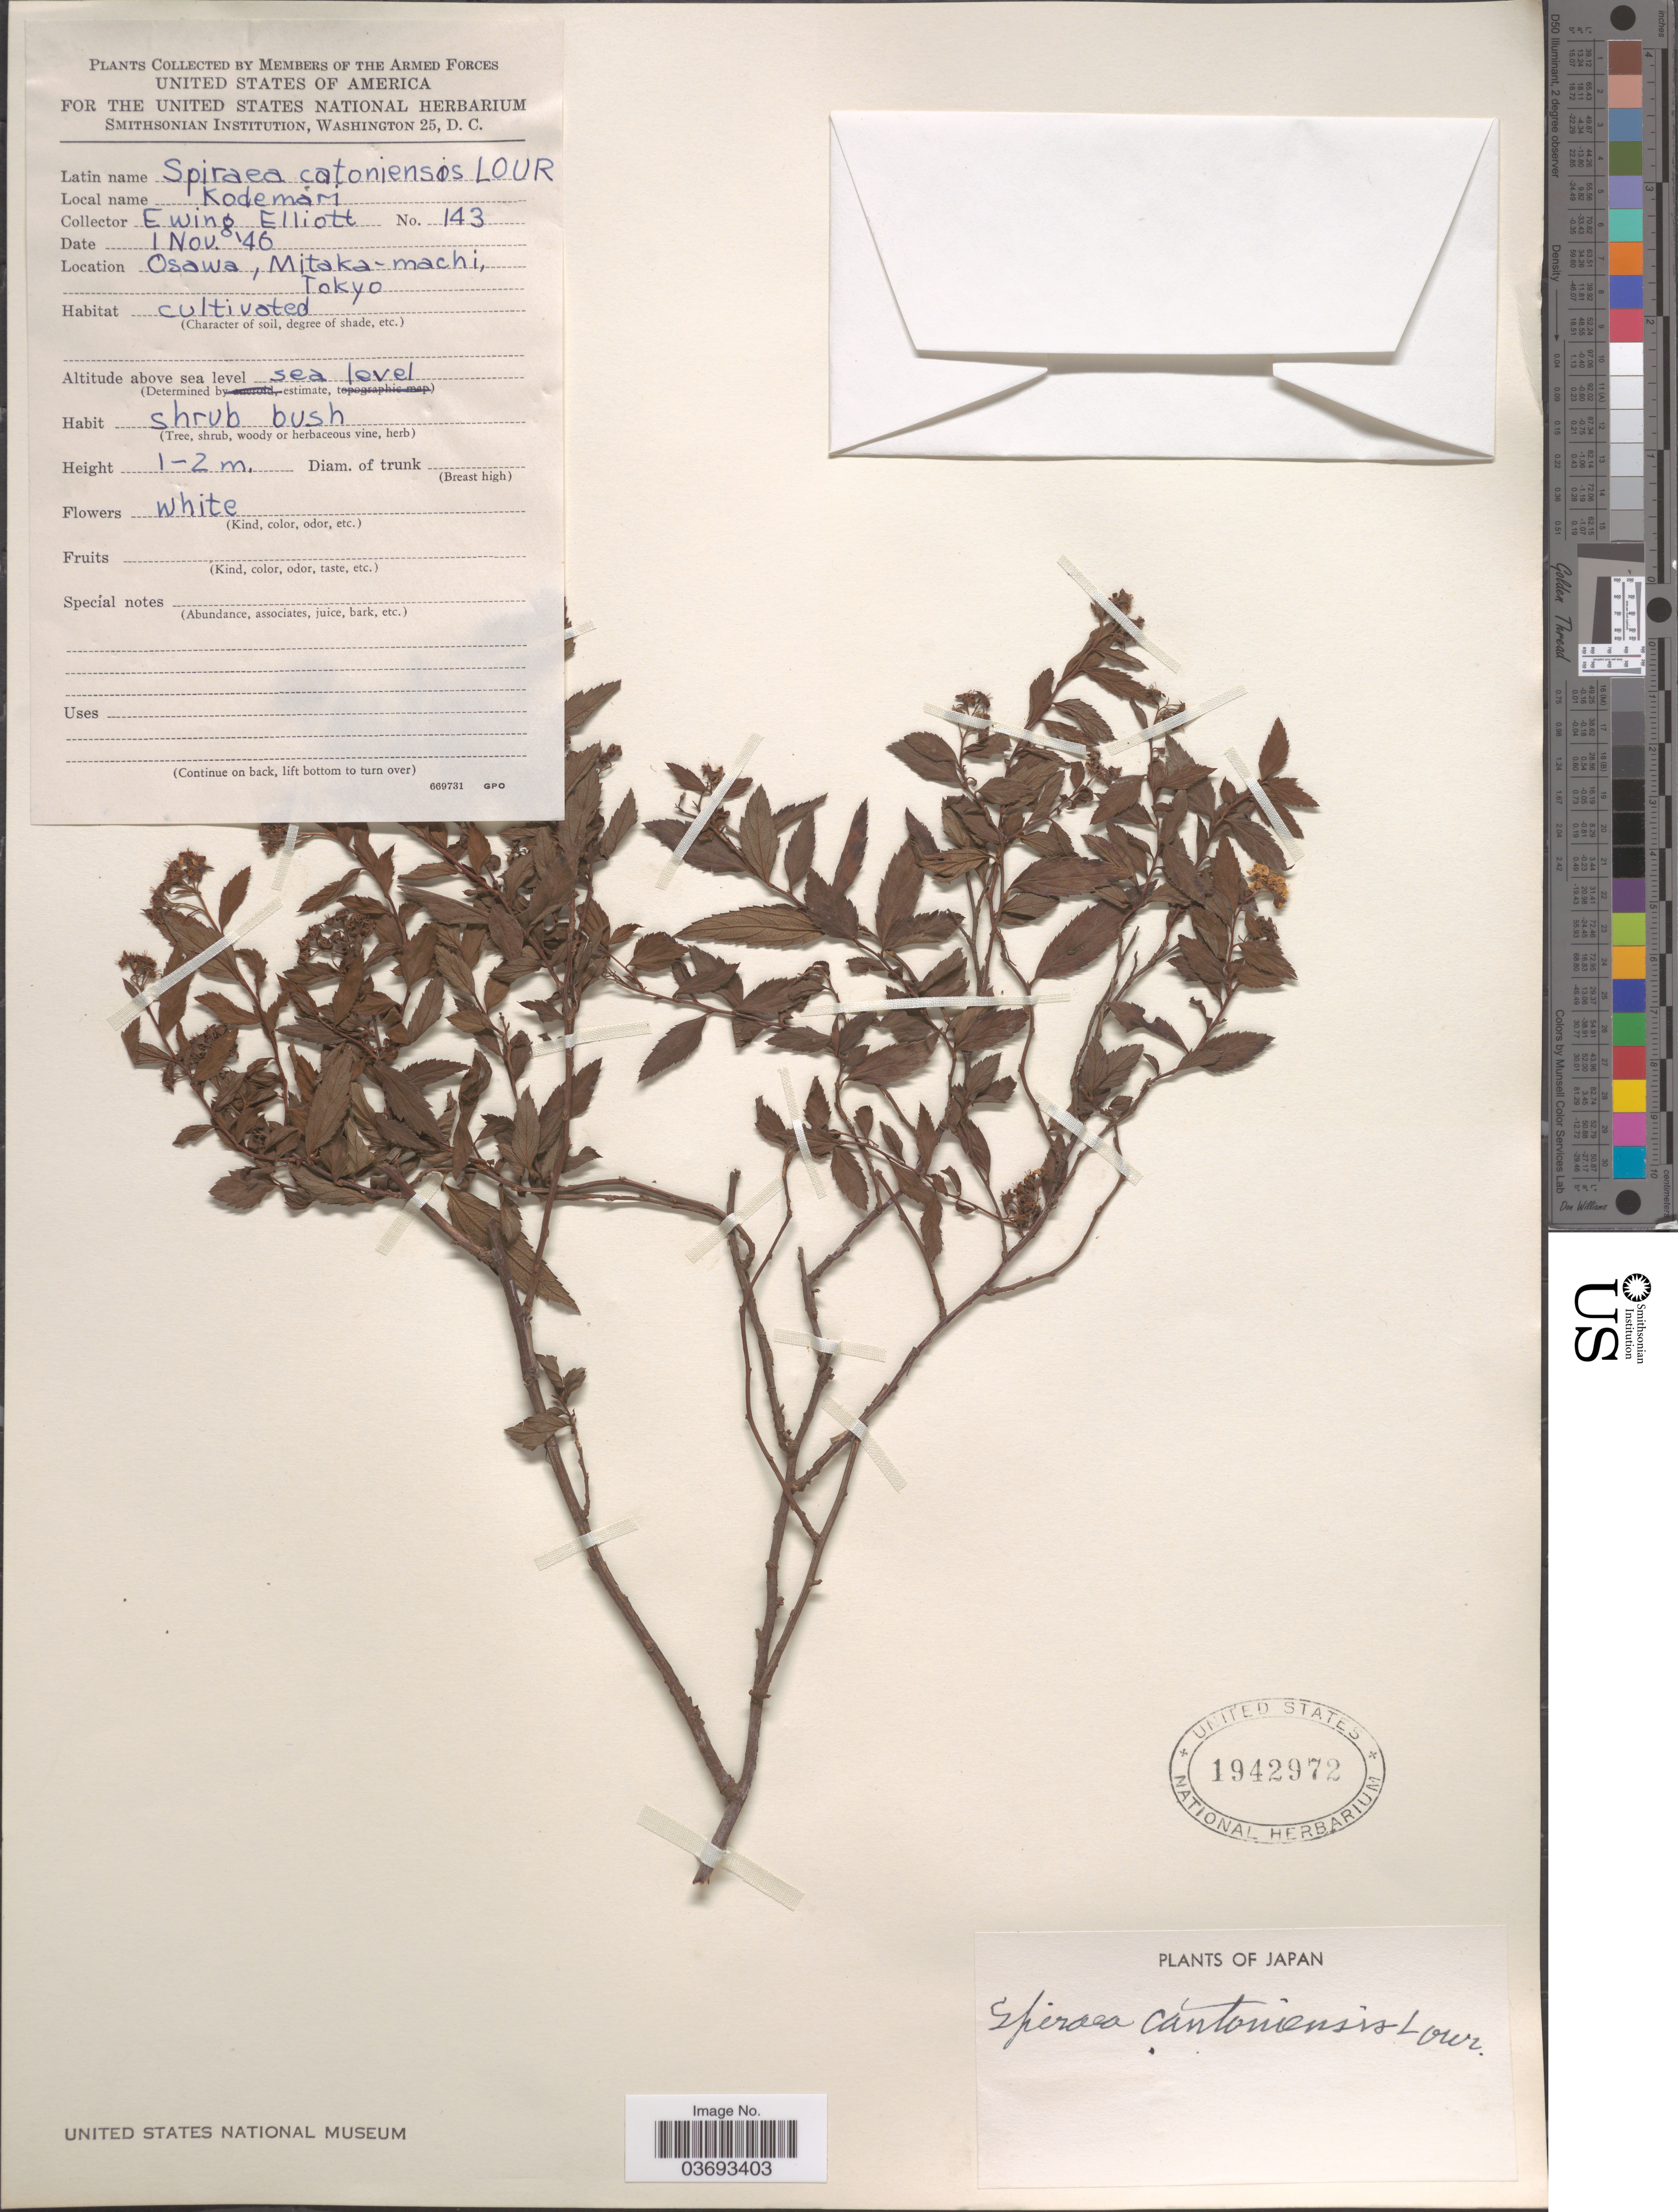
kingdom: Plantae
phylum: Tracheophyta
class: Magnoliopsida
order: Rosales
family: Rosaceae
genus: Spiraea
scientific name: Spiraea cantoniensis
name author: Lour.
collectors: E. Elliott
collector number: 143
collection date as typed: Transcribed d/m/y: 1/11/46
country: Japan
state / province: Tokyo, Federal City of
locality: Osawa, Mitaka-machi.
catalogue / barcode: US 1942972